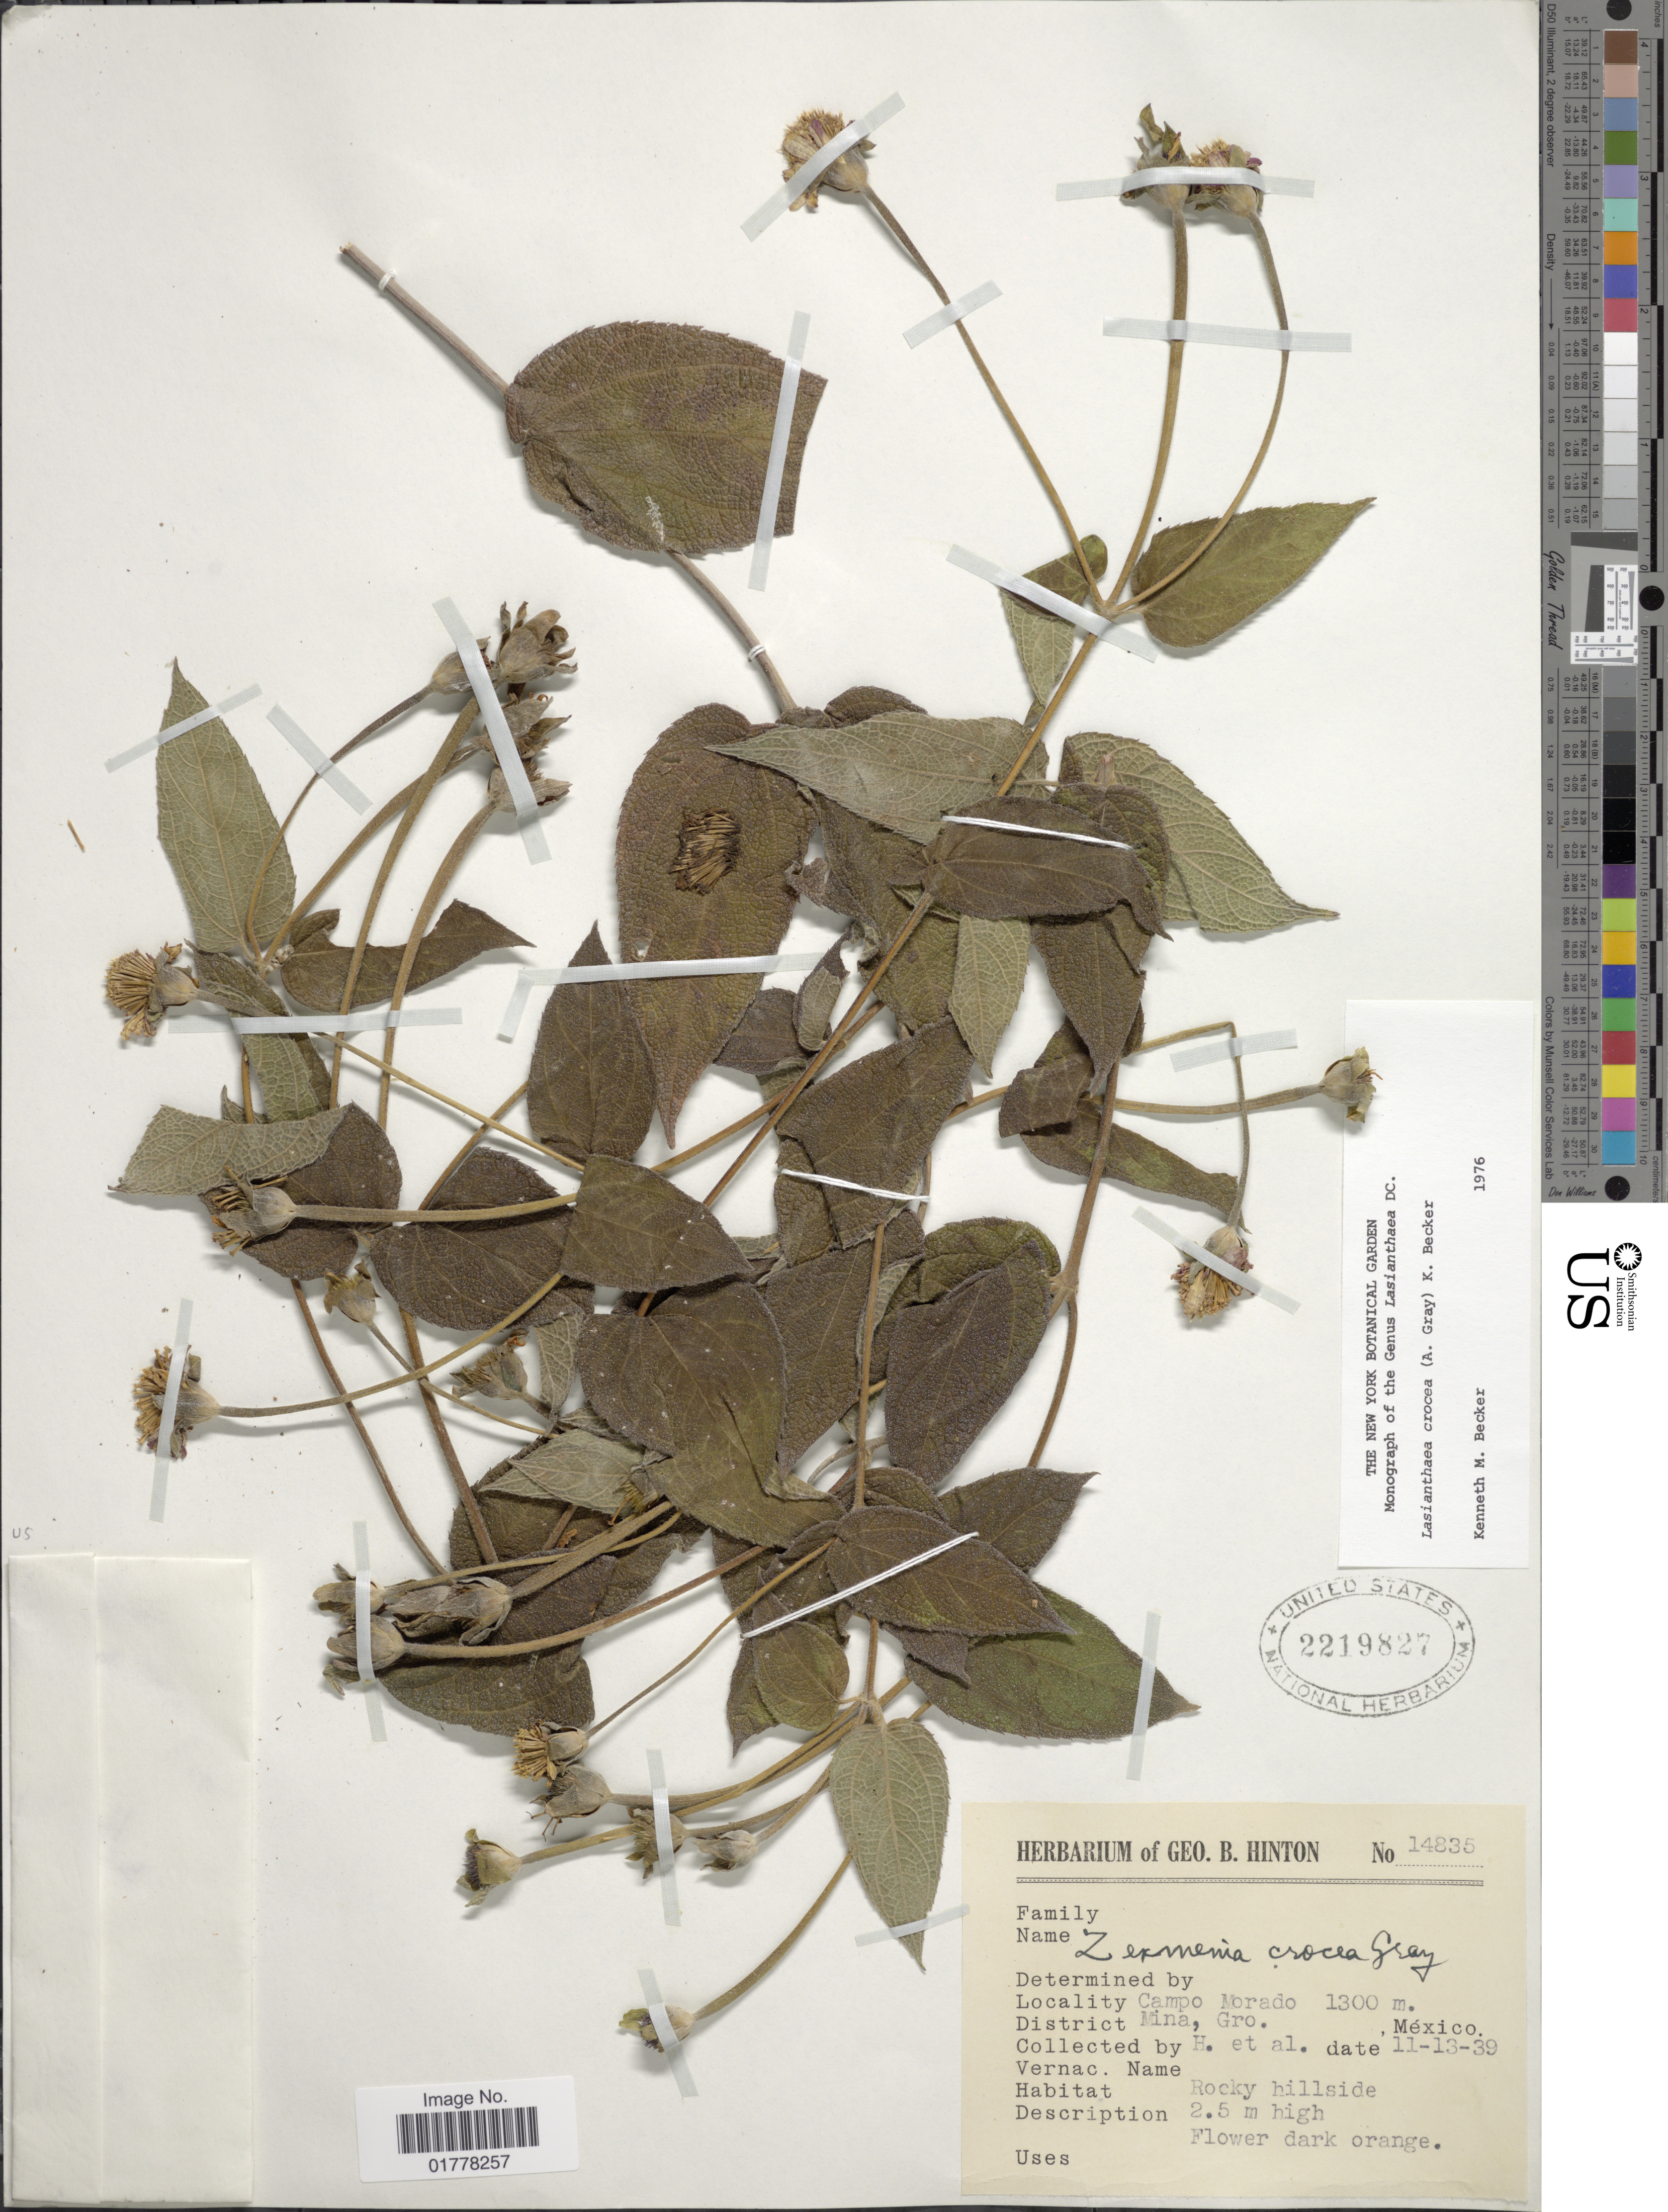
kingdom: Plantae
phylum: Tracheophyta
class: Magnoliopsida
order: Asterales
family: Asteraceae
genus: Lasianthaea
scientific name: Lasianthaea crocea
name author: (A. Gray) K.M. Becker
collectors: G. B. Hinton & et al.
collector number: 14835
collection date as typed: Transcribed d/m/y: 13/11/39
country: Mexico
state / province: Guerrero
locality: Campo Morado. District Mina, Gro., México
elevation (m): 1300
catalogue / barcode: US 2219827